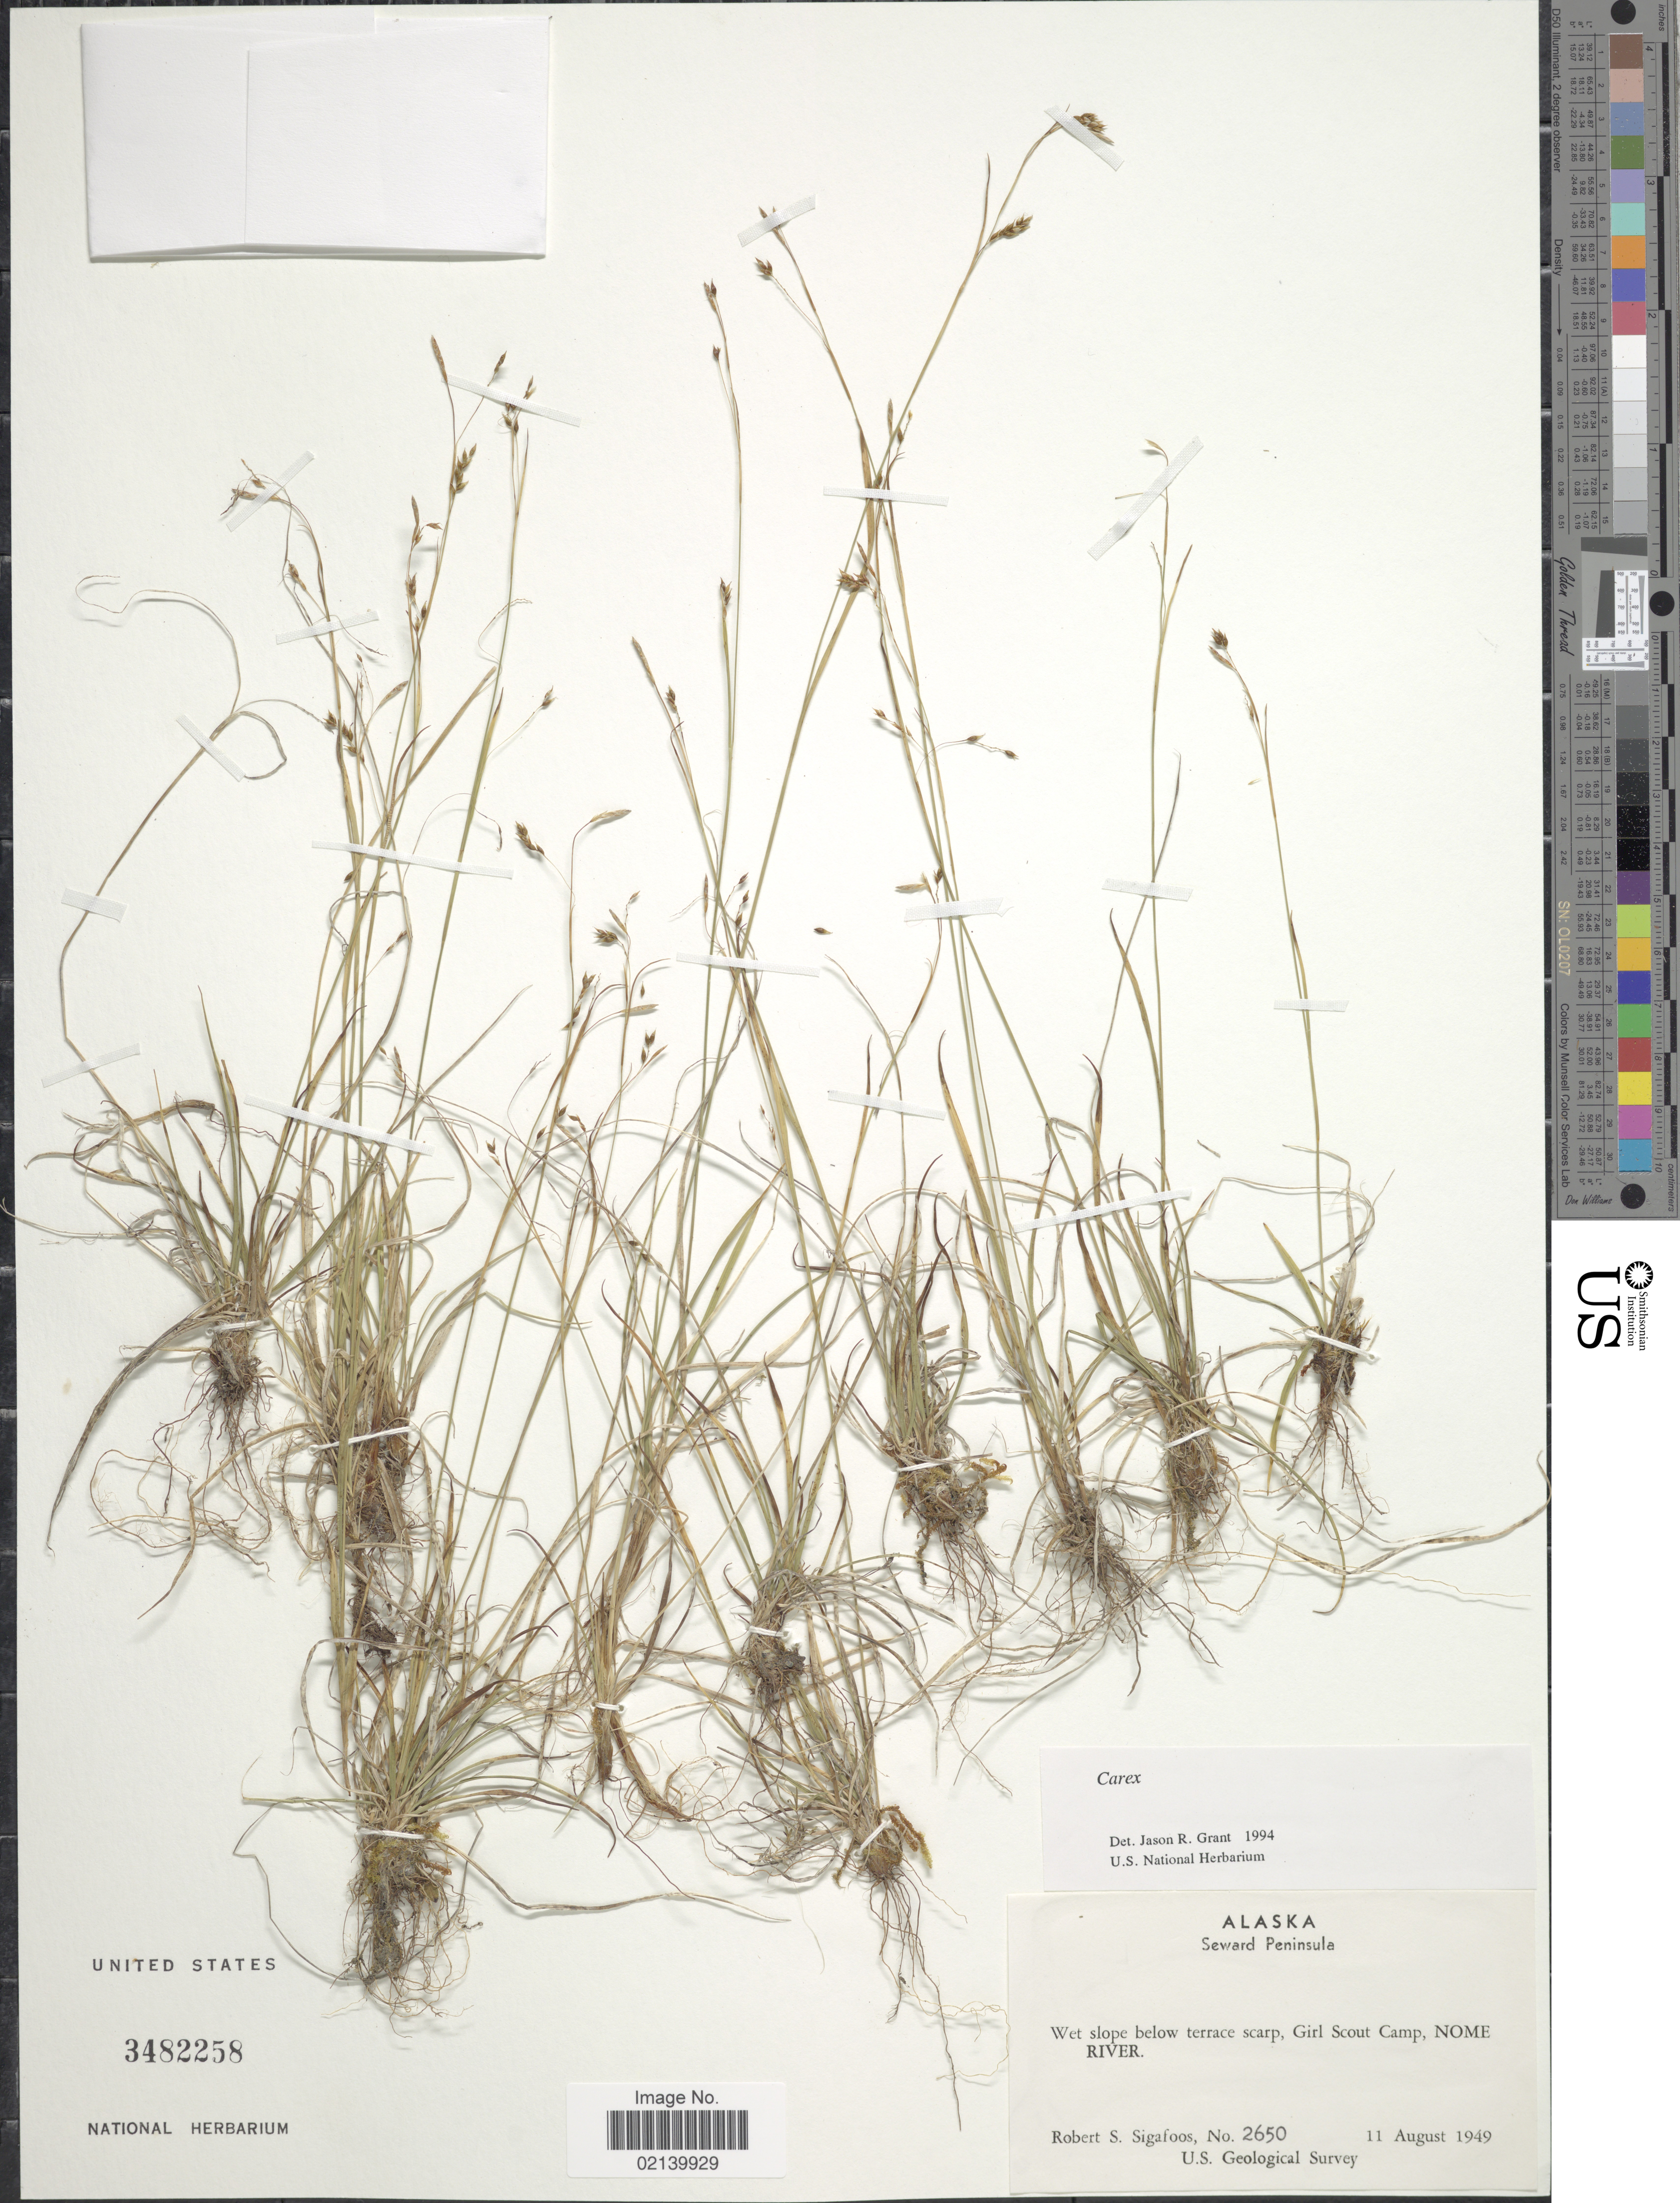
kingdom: Plantae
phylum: Tracheophyta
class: Liliopsida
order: Poales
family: Cyperaceae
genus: Carex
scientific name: Carex sp.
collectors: R. Sigafoos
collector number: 2650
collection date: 1949-08-11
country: United States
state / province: Alaska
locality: Alaska, Seward Peninsula. Wet slope below terrace scarp, Girl Scout Camp. Nome River.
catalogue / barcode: US 3482258